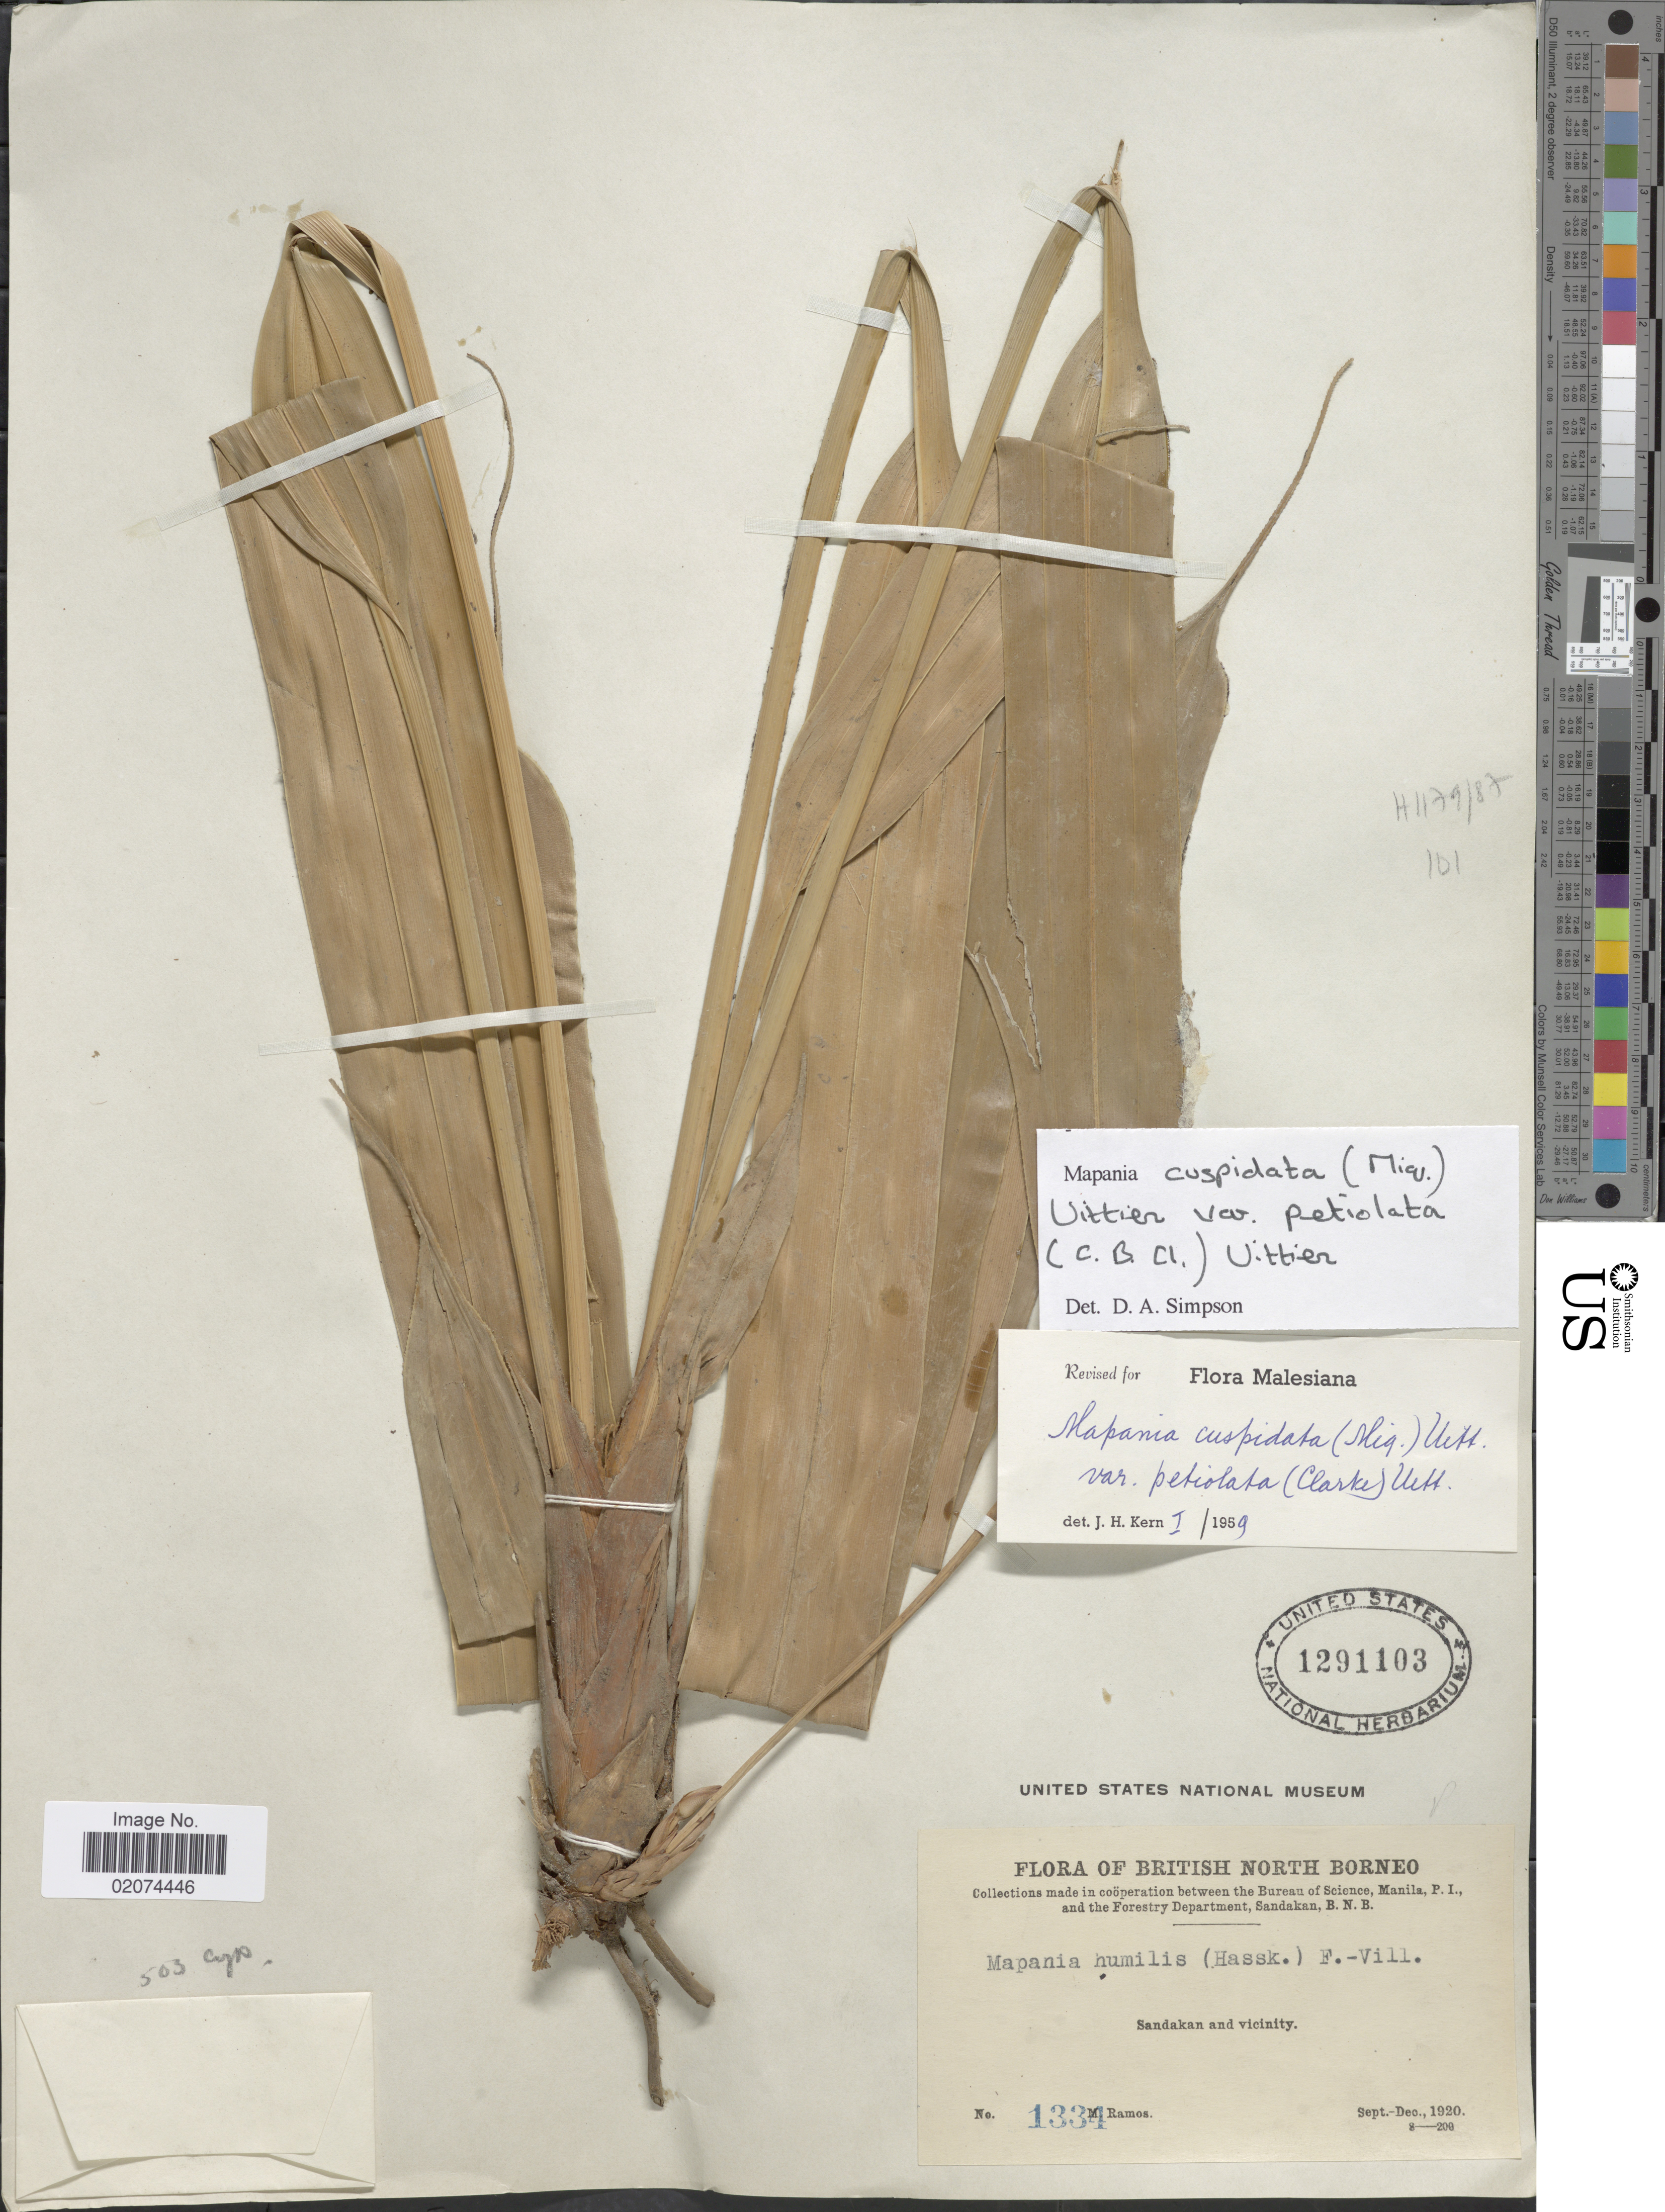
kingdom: Plantae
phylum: Tracheophyta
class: Liliopsida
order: Poales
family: Cyperaceae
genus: Mapania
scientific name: Mapania cuspidata var. petiolata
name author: (C.B. Clarke) Uittien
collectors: M. Ramos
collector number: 1334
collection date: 1920-09/1920-12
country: Malaysia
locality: British North Borneo. Sandakan and vicinity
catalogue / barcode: US 1291103